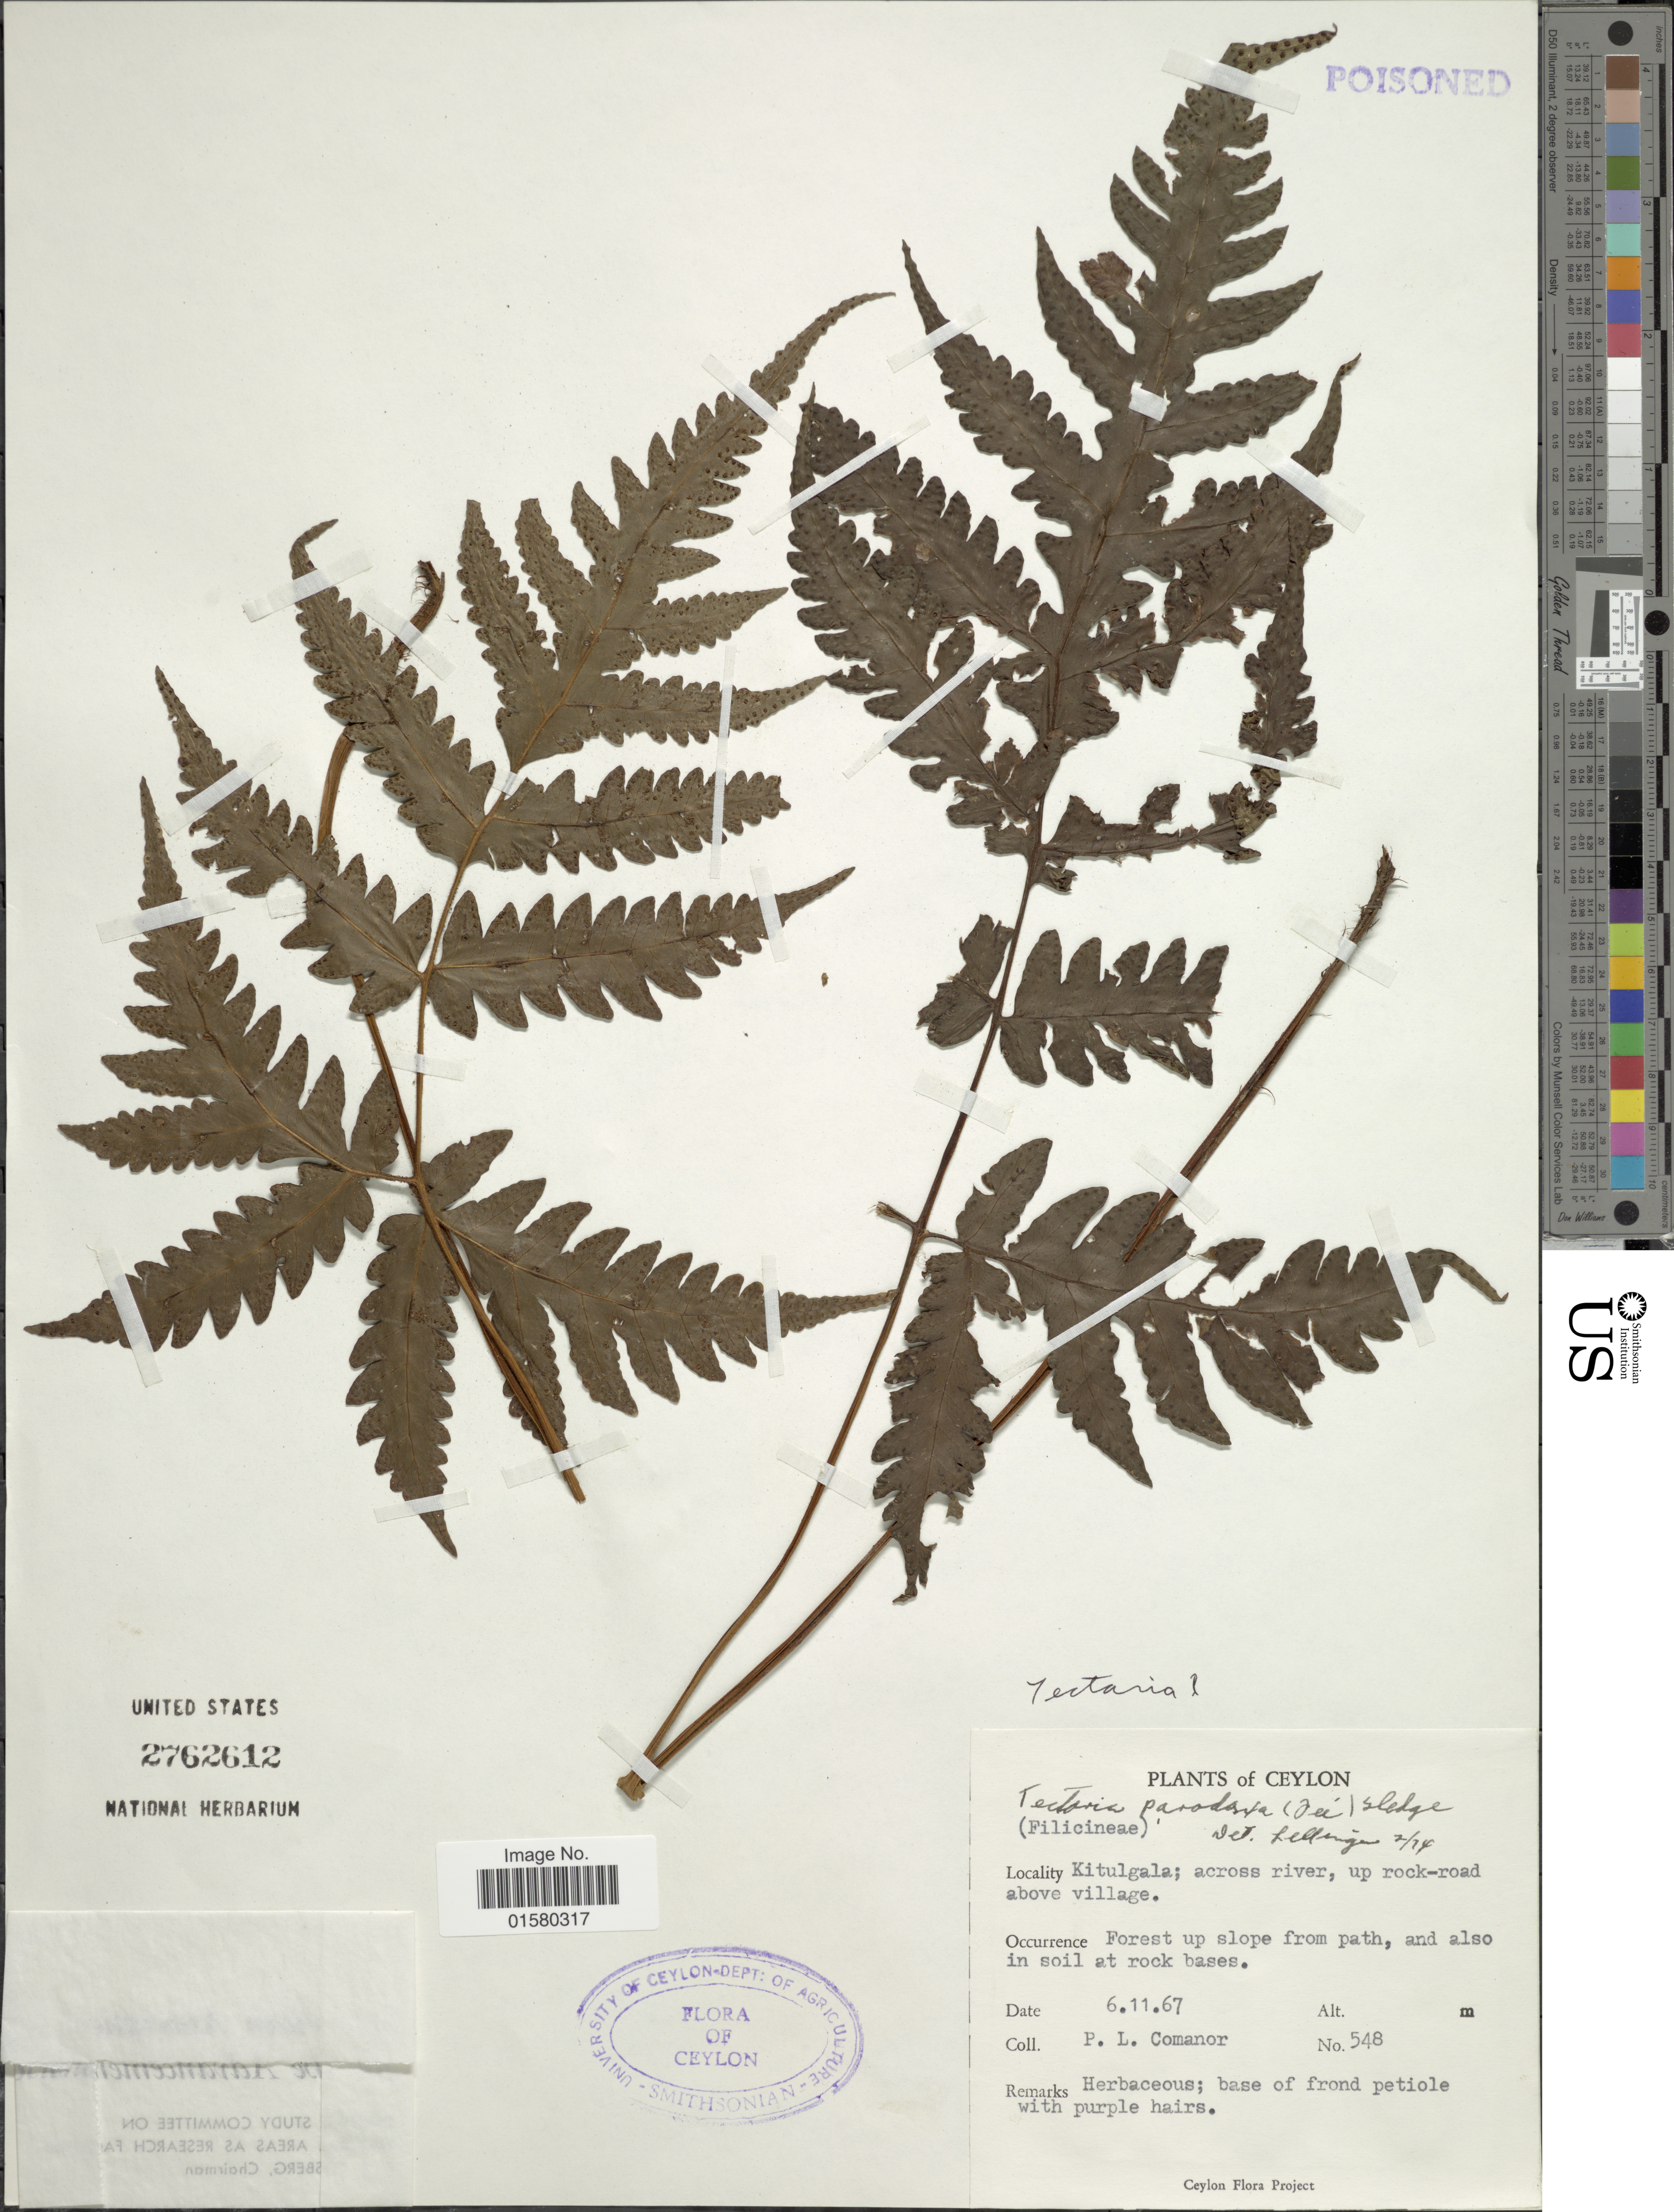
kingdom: Plantae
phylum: Tracheophyta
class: Polypodiopsida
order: Polypodiales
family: Tectariaceae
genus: Tectaria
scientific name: Tectaria paradoxa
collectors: P. Comanor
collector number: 548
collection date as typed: Transcribed d/m/y: 6/11/67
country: Sri Lanka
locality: Ceylon, Kitulgala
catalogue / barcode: US 2762612